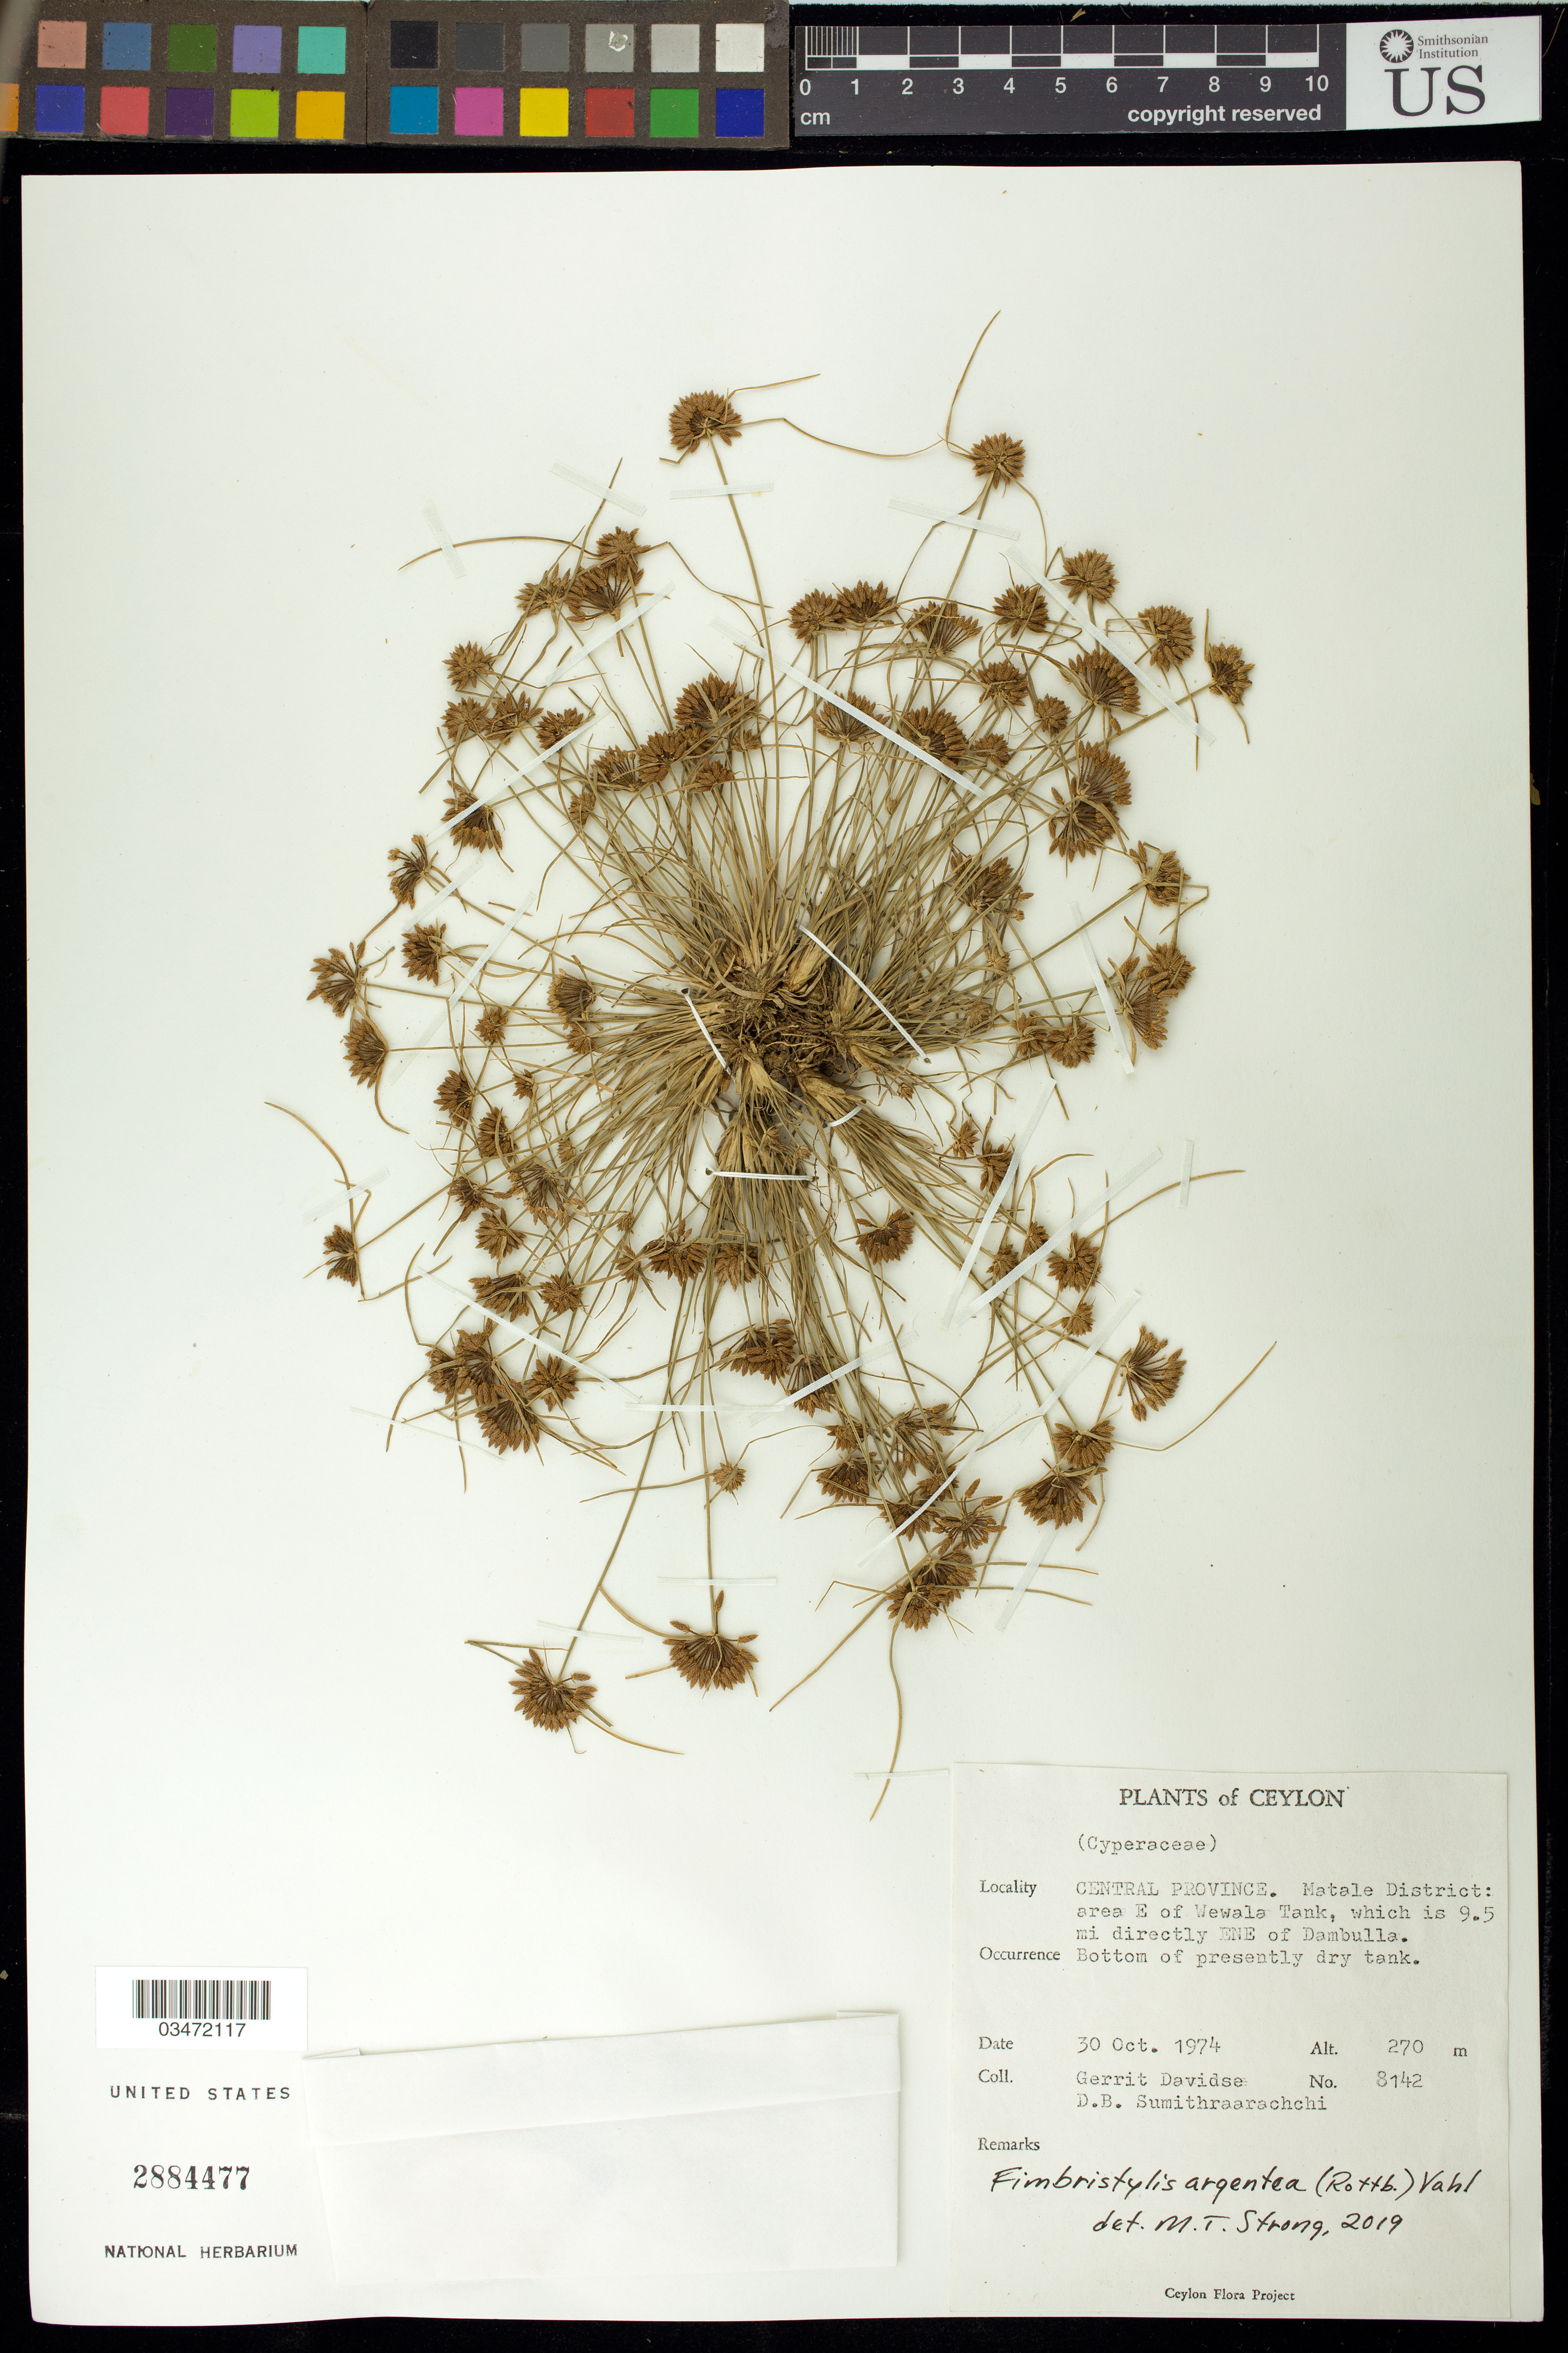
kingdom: Plantae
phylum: Tracheophyta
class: Liliopsida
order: Poales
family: Cyperaceae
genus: Fimbristylis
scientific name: Fimbristylis argentea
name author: (Rottb.) Vahl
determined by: Strong, M. T., (US), Smithsonian Institution - National Museum of Natural History (UNITED STATES)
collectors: G. Davidse & D. B. Sumithraarachchi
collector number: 8142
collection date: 1974-10-30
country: Sri Lanka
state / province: Central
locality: Matale District. Area E of Wewale Tank, which is 9.5 mi. directly ENE of Dambulle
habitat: Bottom of presently dry tank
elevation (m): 270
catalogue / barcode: US 2884477